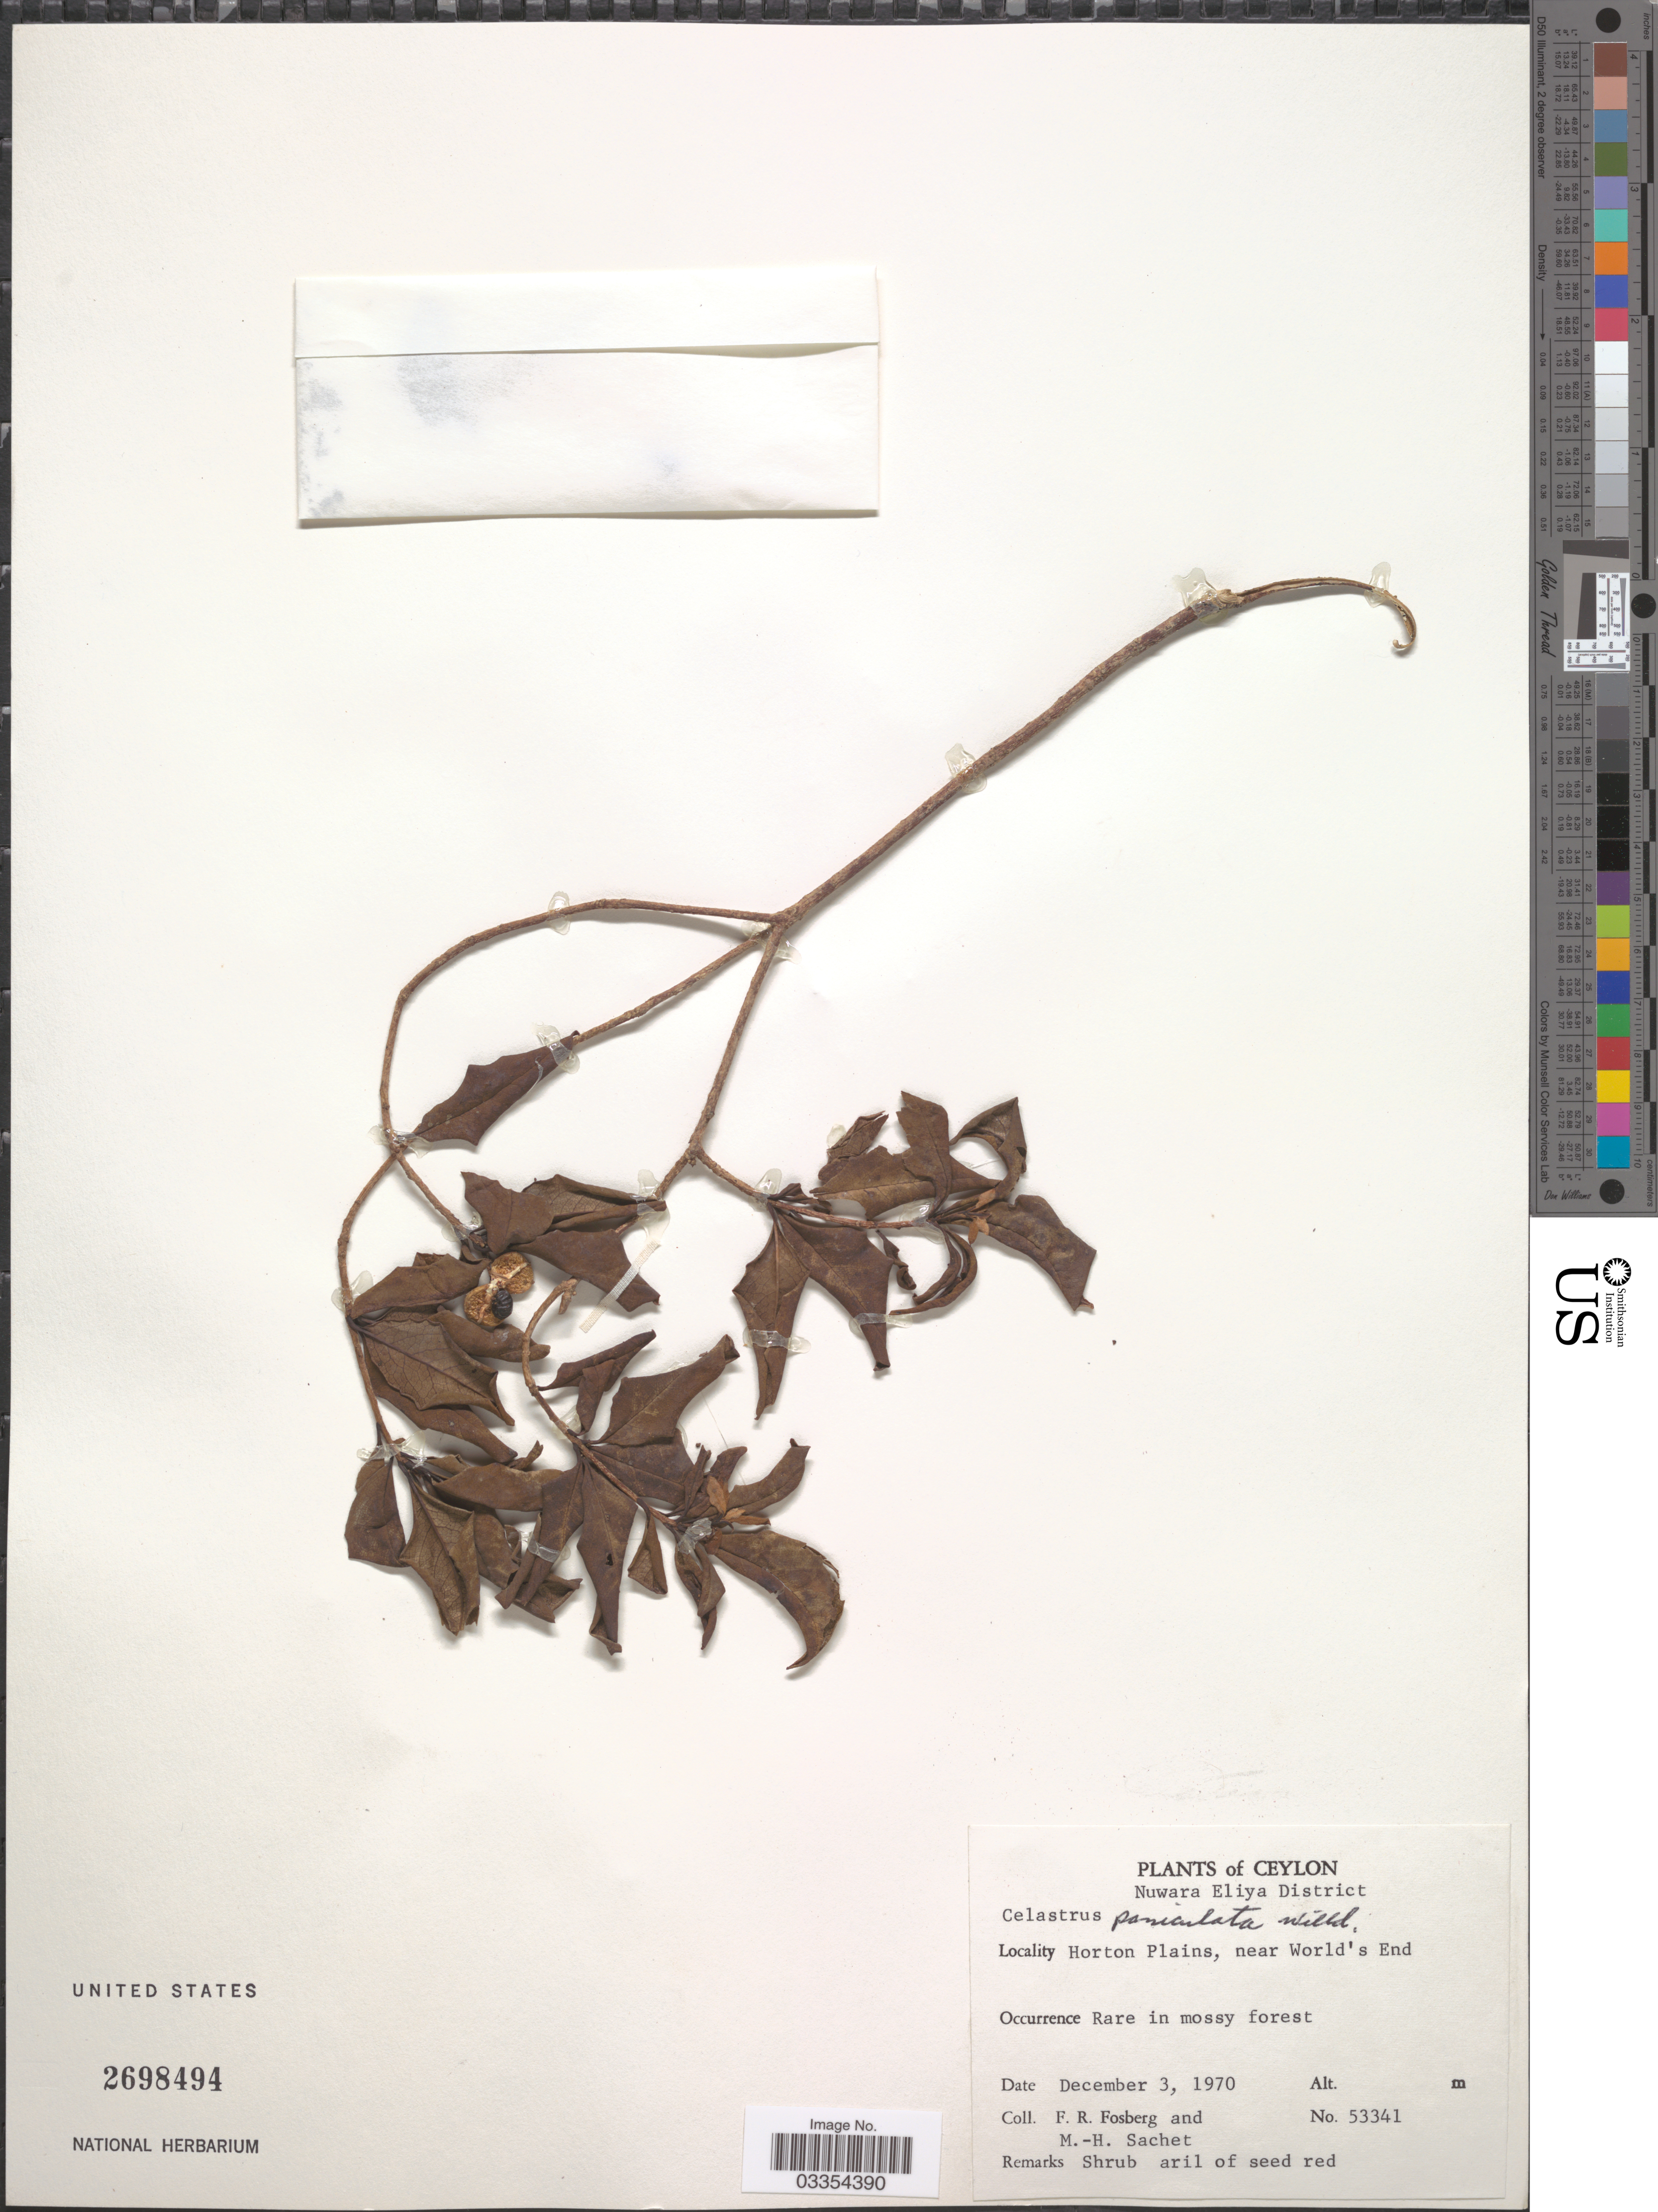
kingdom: Plantae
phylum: Tracheophyta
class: Magnoliopsida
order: Celastrales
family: Celastraceae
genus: Celastrus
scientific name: Celastrus paniculatus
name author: Willd.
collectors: F. R. Fosberg & M.-H. Sachet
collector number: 53341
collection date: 1970-12-03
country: Sri Lanka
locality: Ceylon. Nuwara Eliya District. Horton Plains, near World's End.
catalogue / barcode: US 2698494